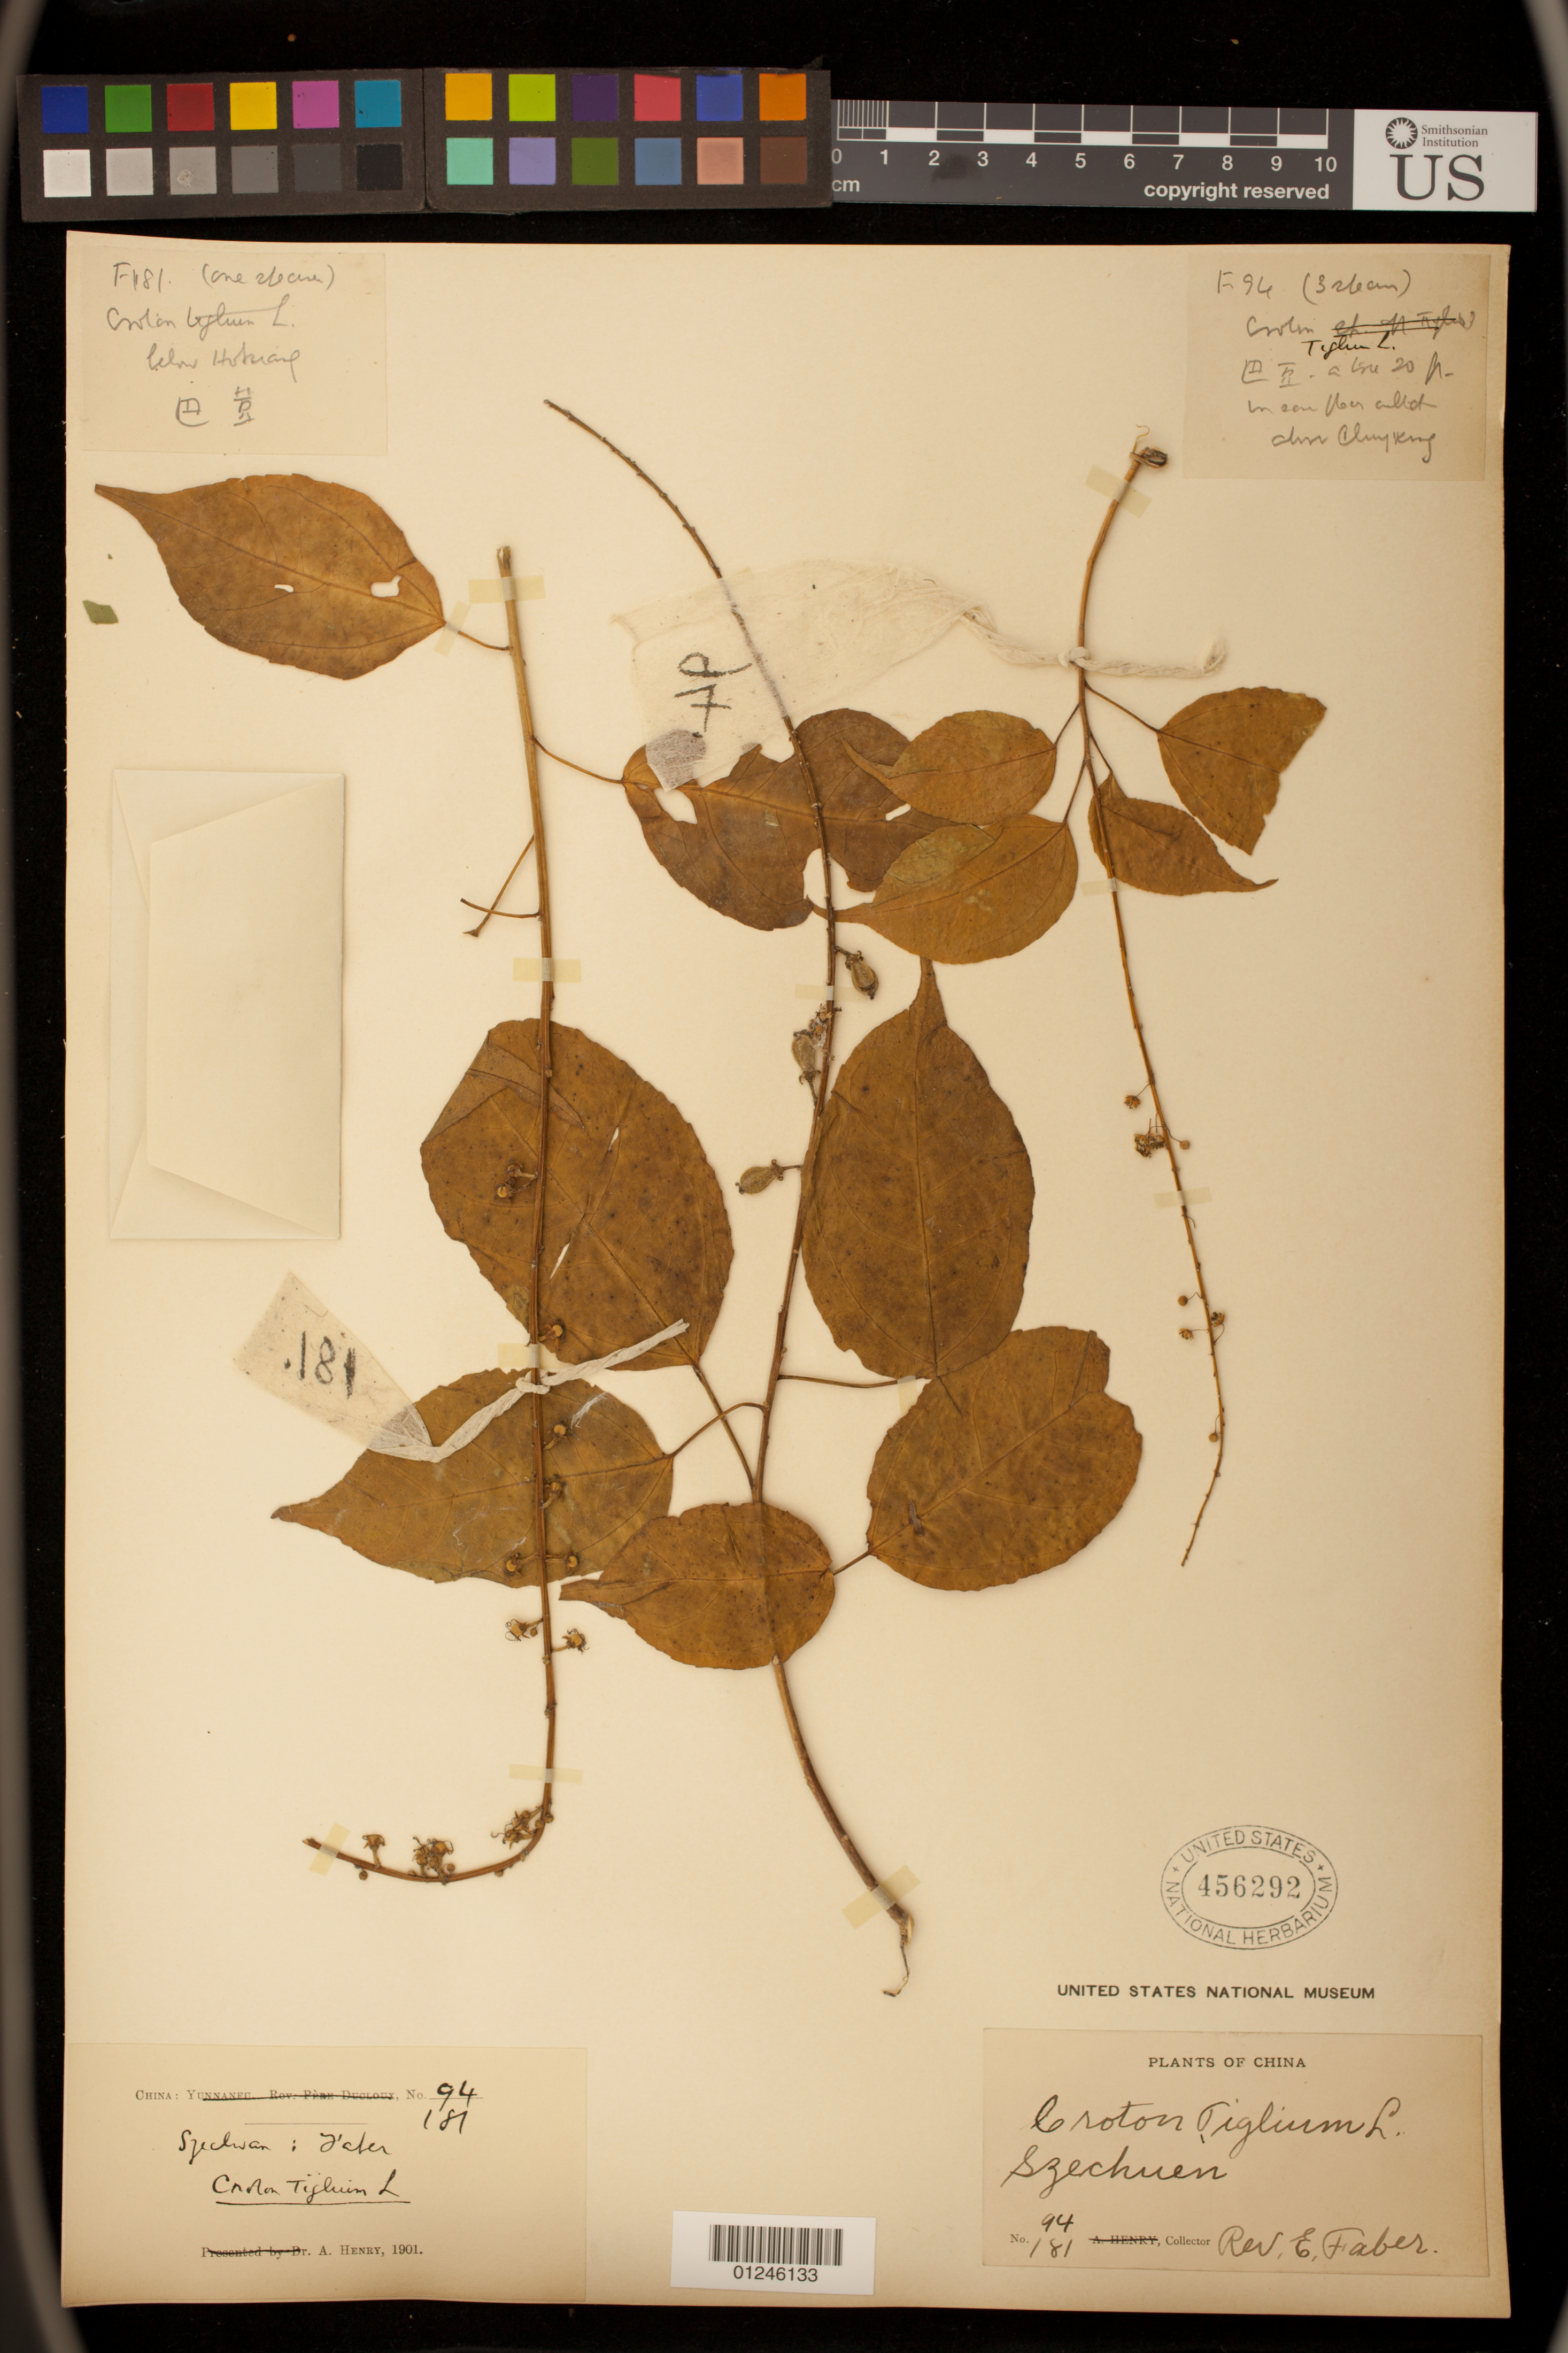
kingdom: Plantae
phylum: Tracheophyta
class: Magnoliopsida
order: Malpighiales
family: Euphorbiaceae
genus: Croton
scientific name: Croton tiglium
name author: L.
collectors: E. Faber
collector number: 94/ 181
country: China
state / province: Sichuan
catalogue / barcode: US 456292